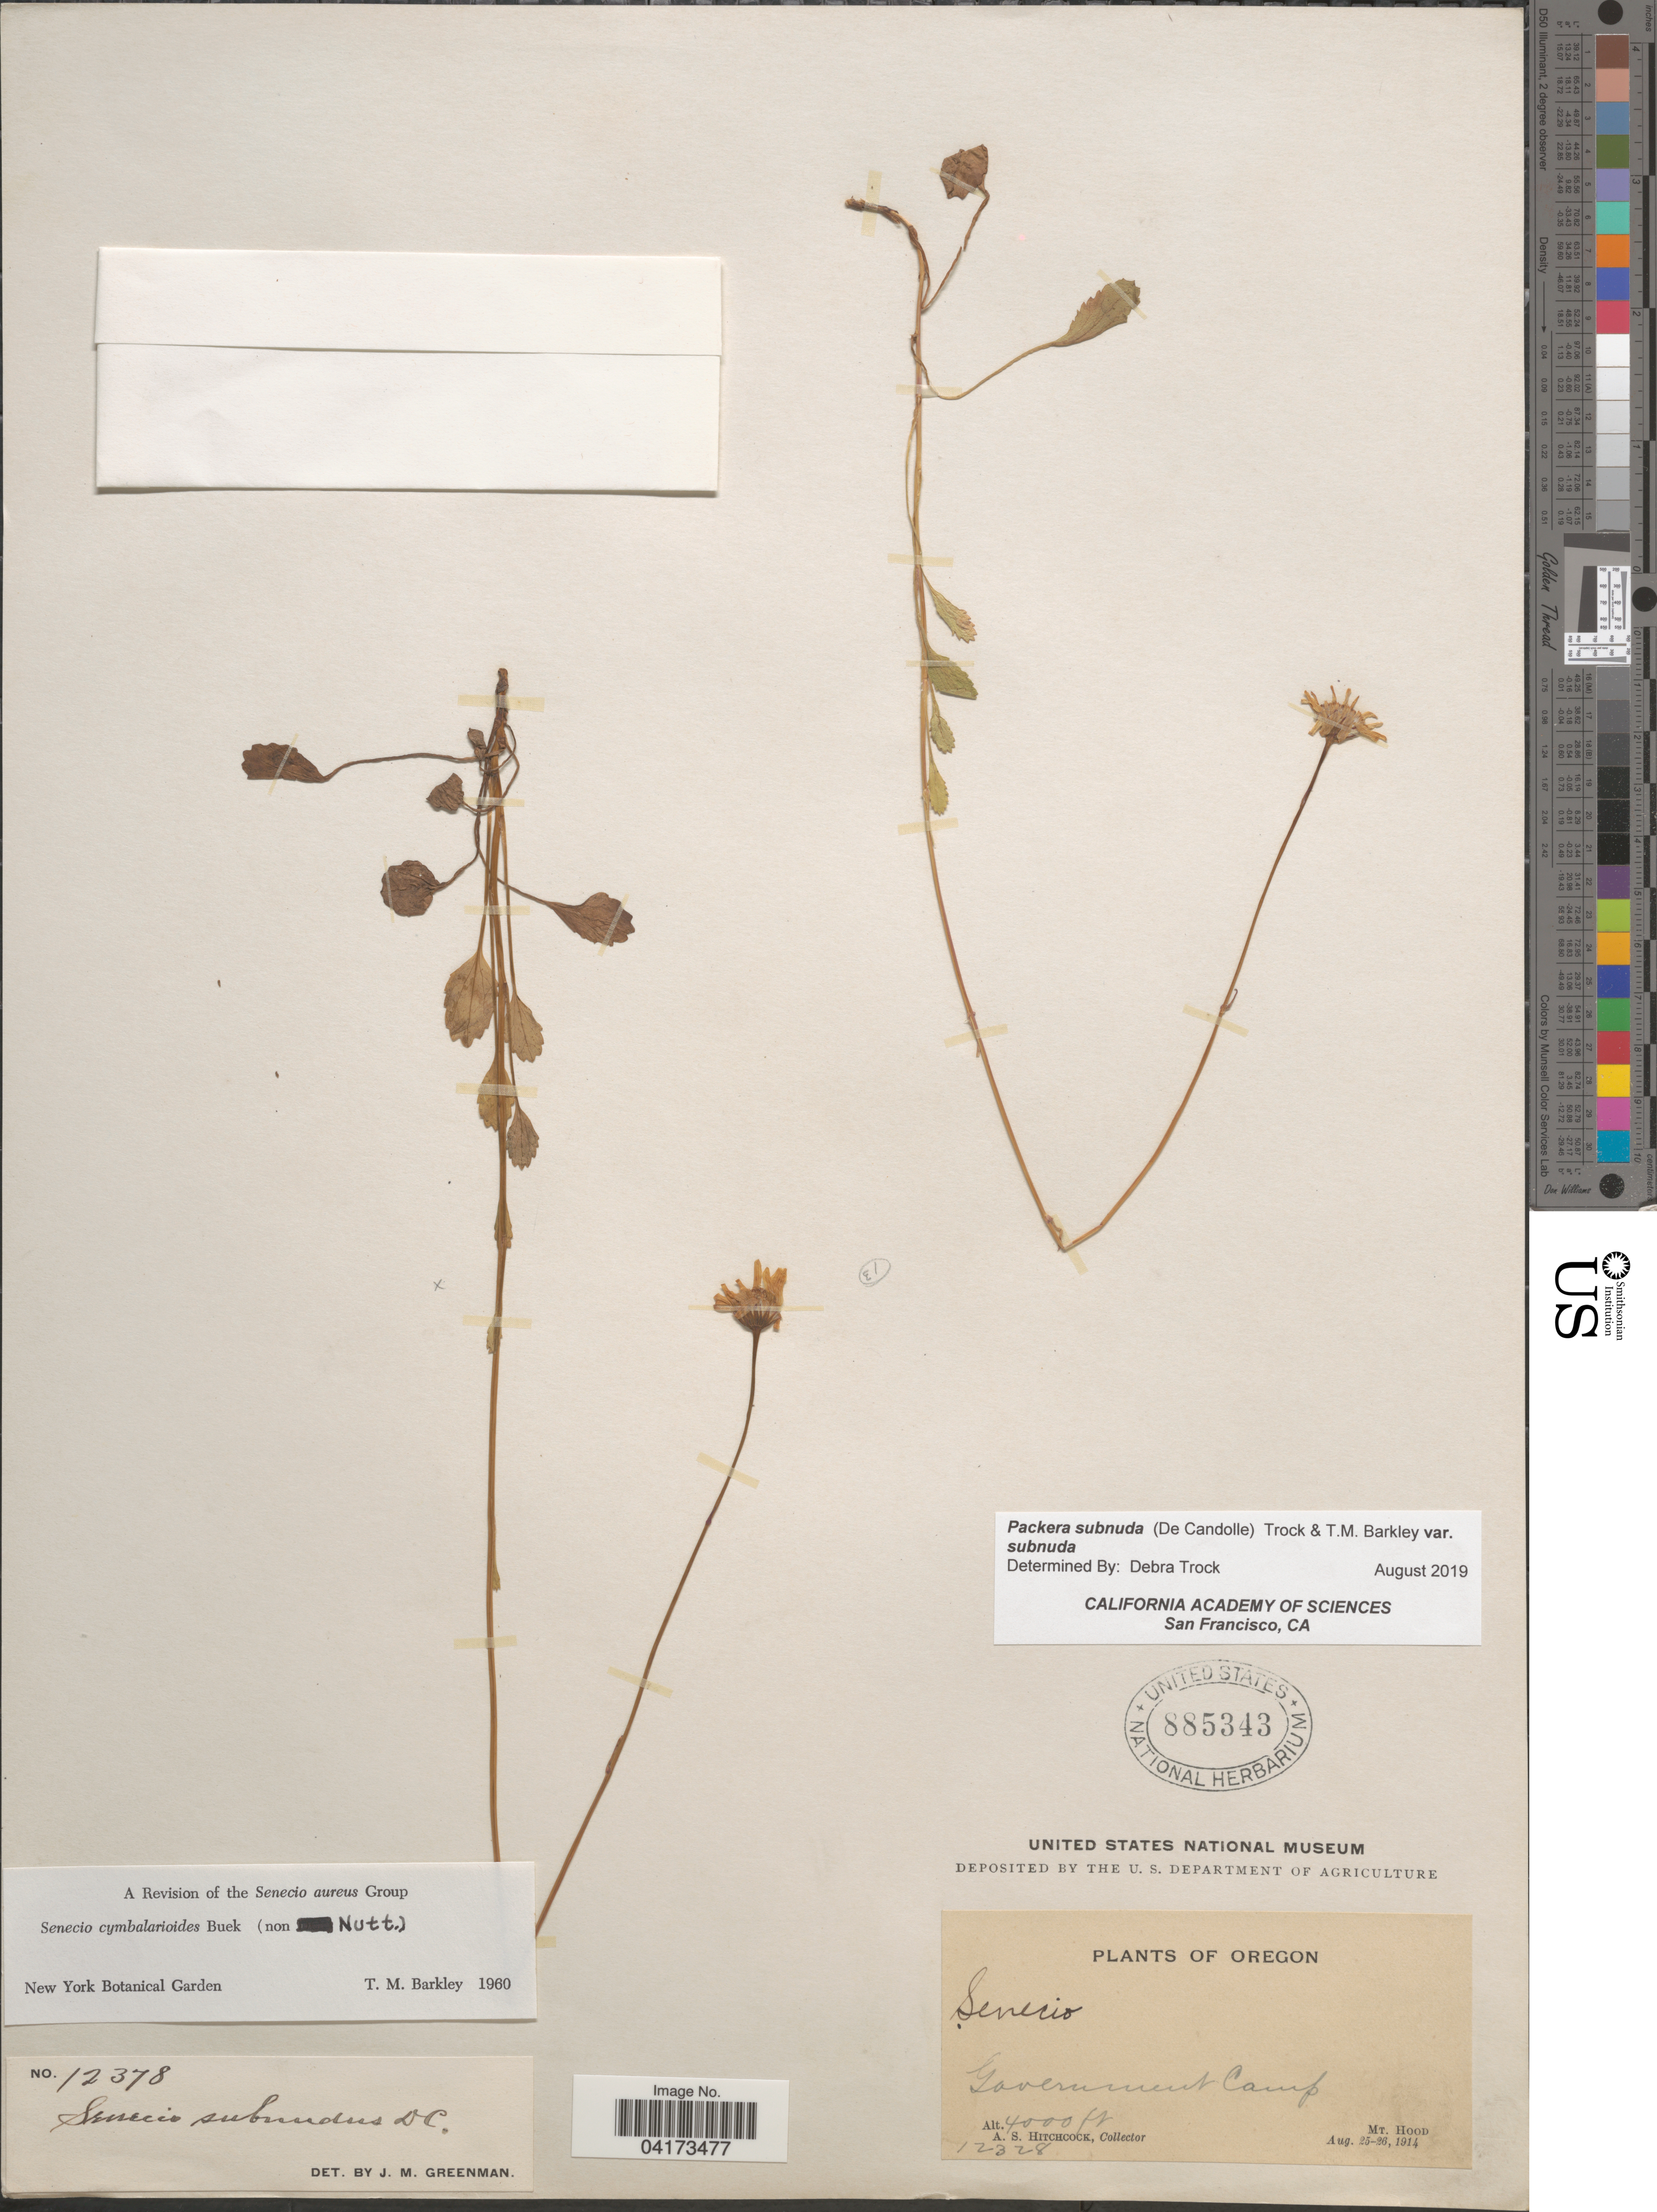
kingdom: Plantae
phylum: Tracheophyta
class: Magnoliopsida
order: Asterales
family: Asteraceae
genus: Packera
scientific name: Packera subnuda var. subnuda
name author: (DC.) Trock & T.M. Barkley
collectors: A. S. Hitchcock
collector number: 12328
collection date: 1914-08-25/1914-08-26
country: United States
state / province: Oregon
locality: Government Camp.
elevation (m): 1219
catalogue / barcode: US 885343